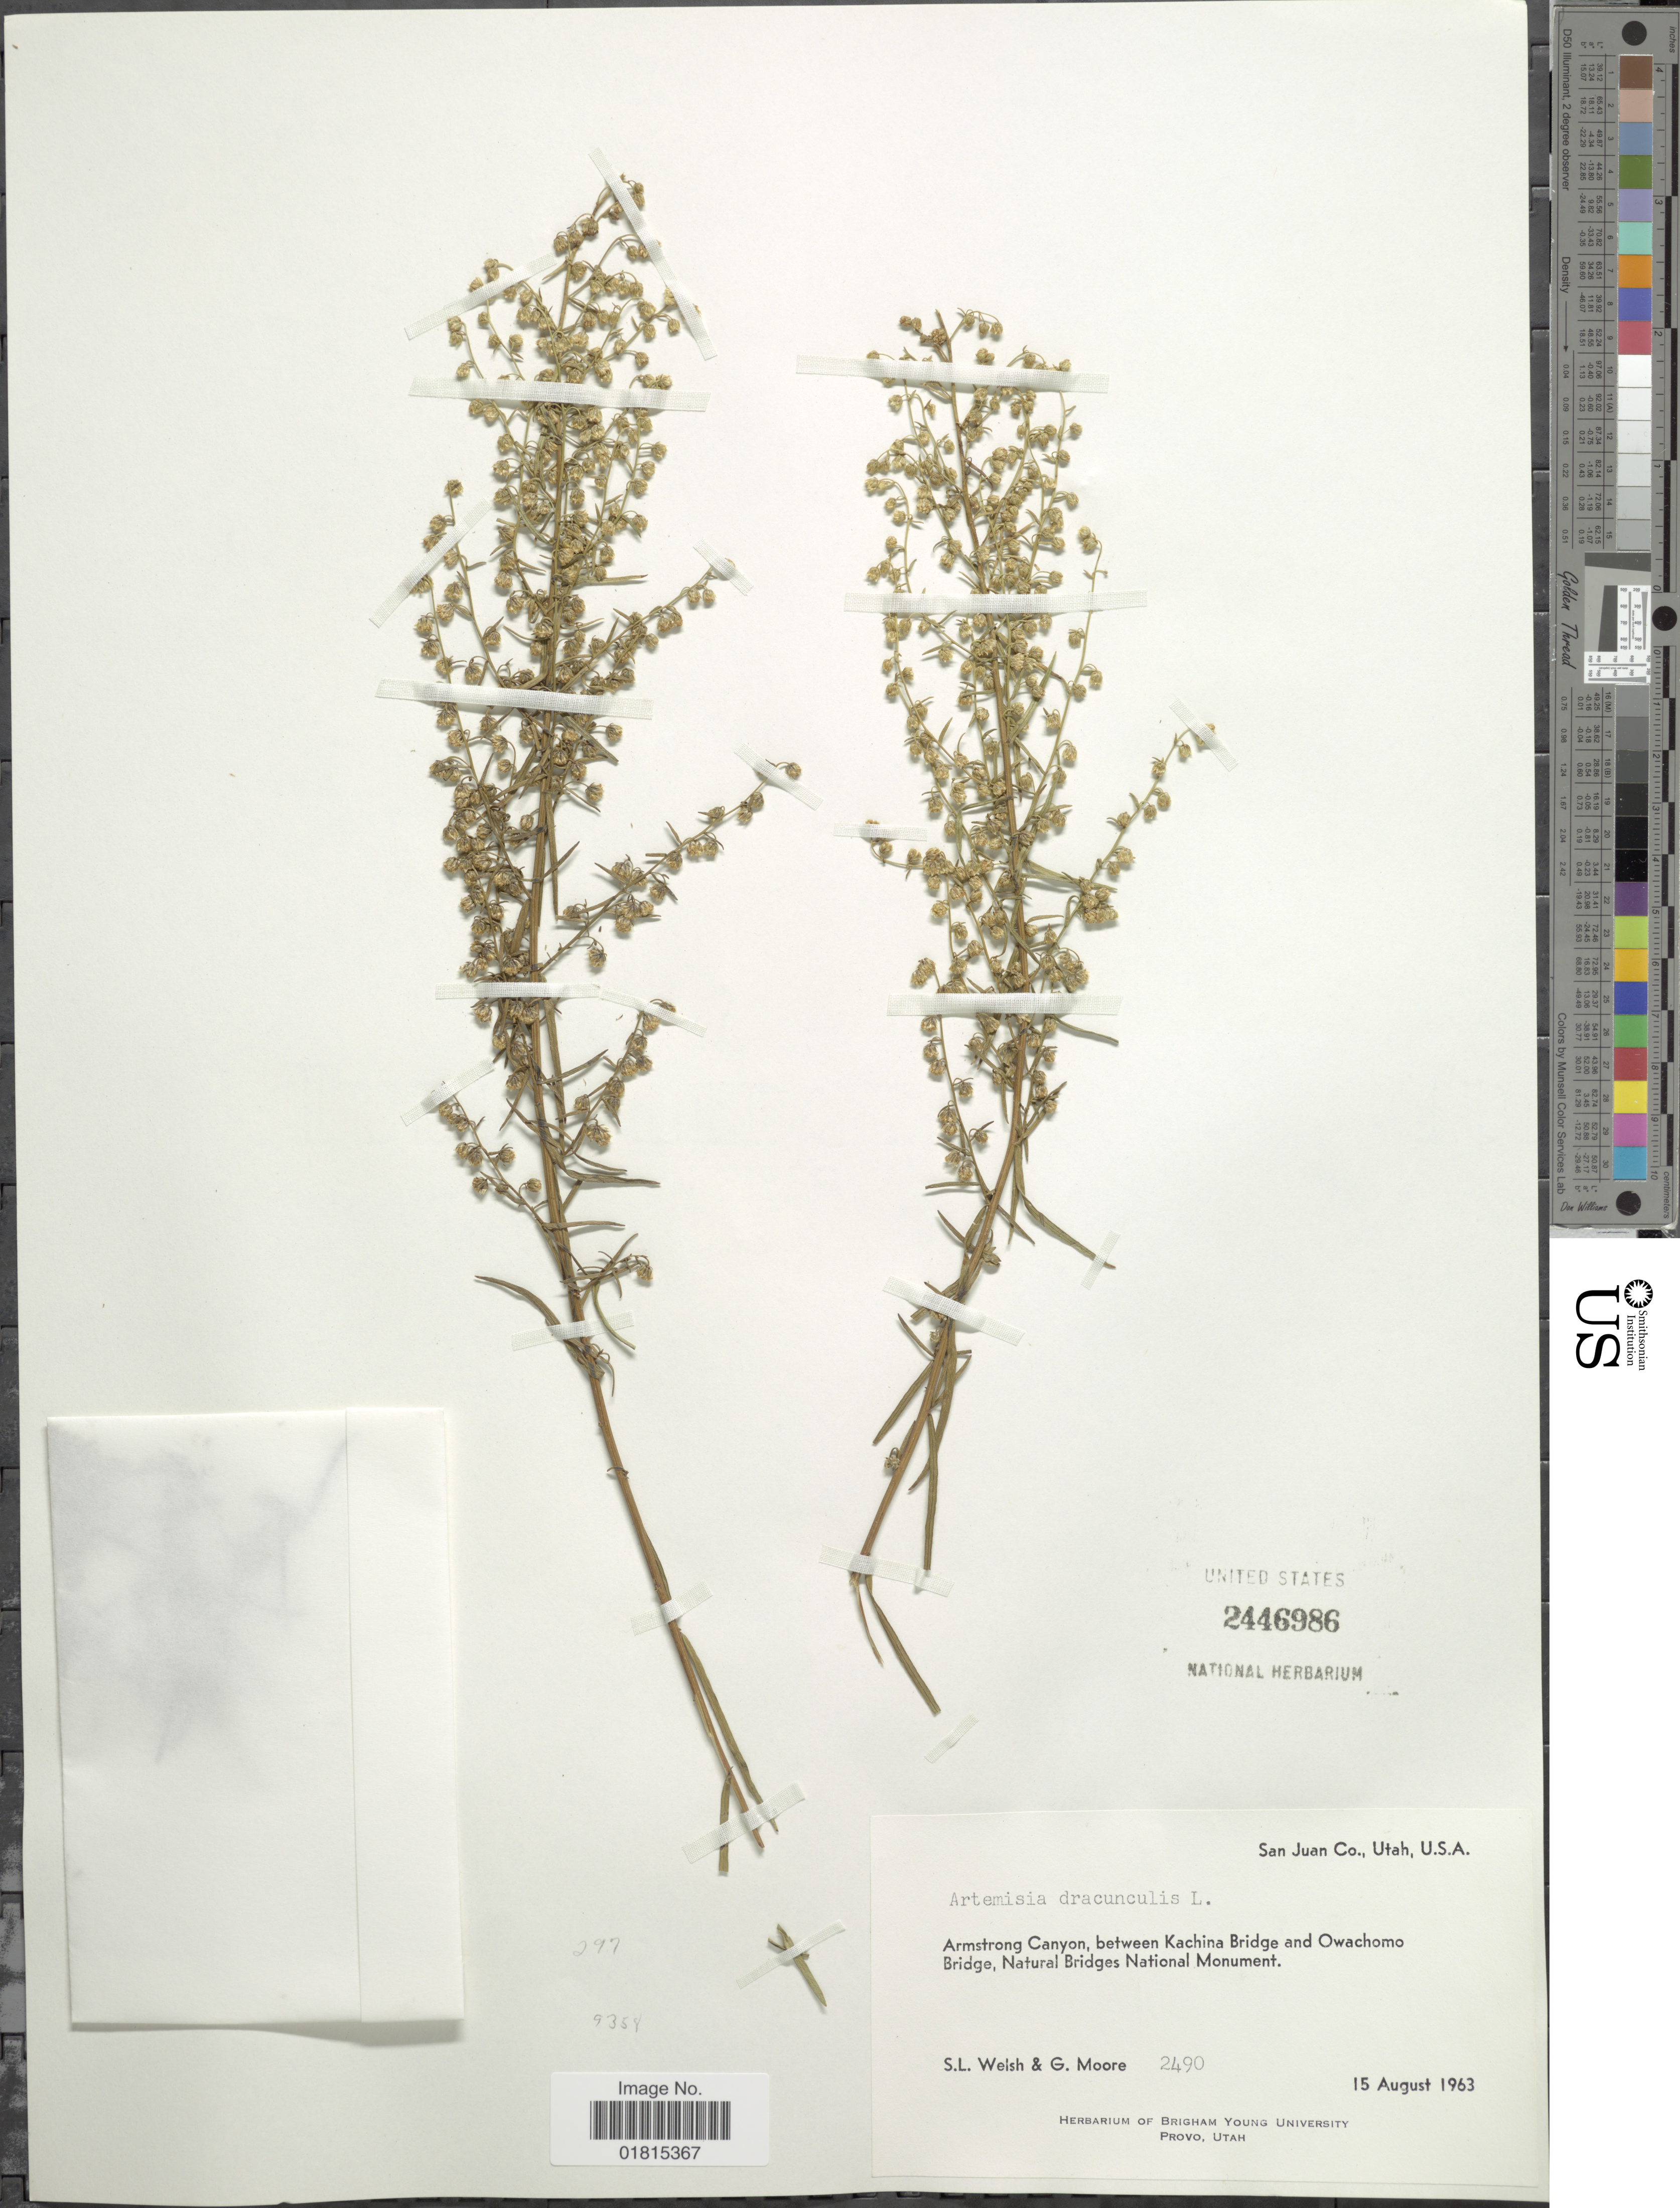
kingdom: Plantae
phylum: Tracheophyta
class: Magnoliopsida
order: Asterales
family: Asteraceae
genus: Artemisia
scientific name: Artemisia dracunculoides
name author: Pursh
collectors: S. Welsh & G. Moore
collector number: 2490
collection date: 1963-08-15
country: United States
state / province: Utah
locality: San Juan Co., Utah, U.S.A. Armstrong Canyon, between Kachina Bridge and Owachomo Bridge Natural Bridges National Monument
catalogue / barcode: US 2446986